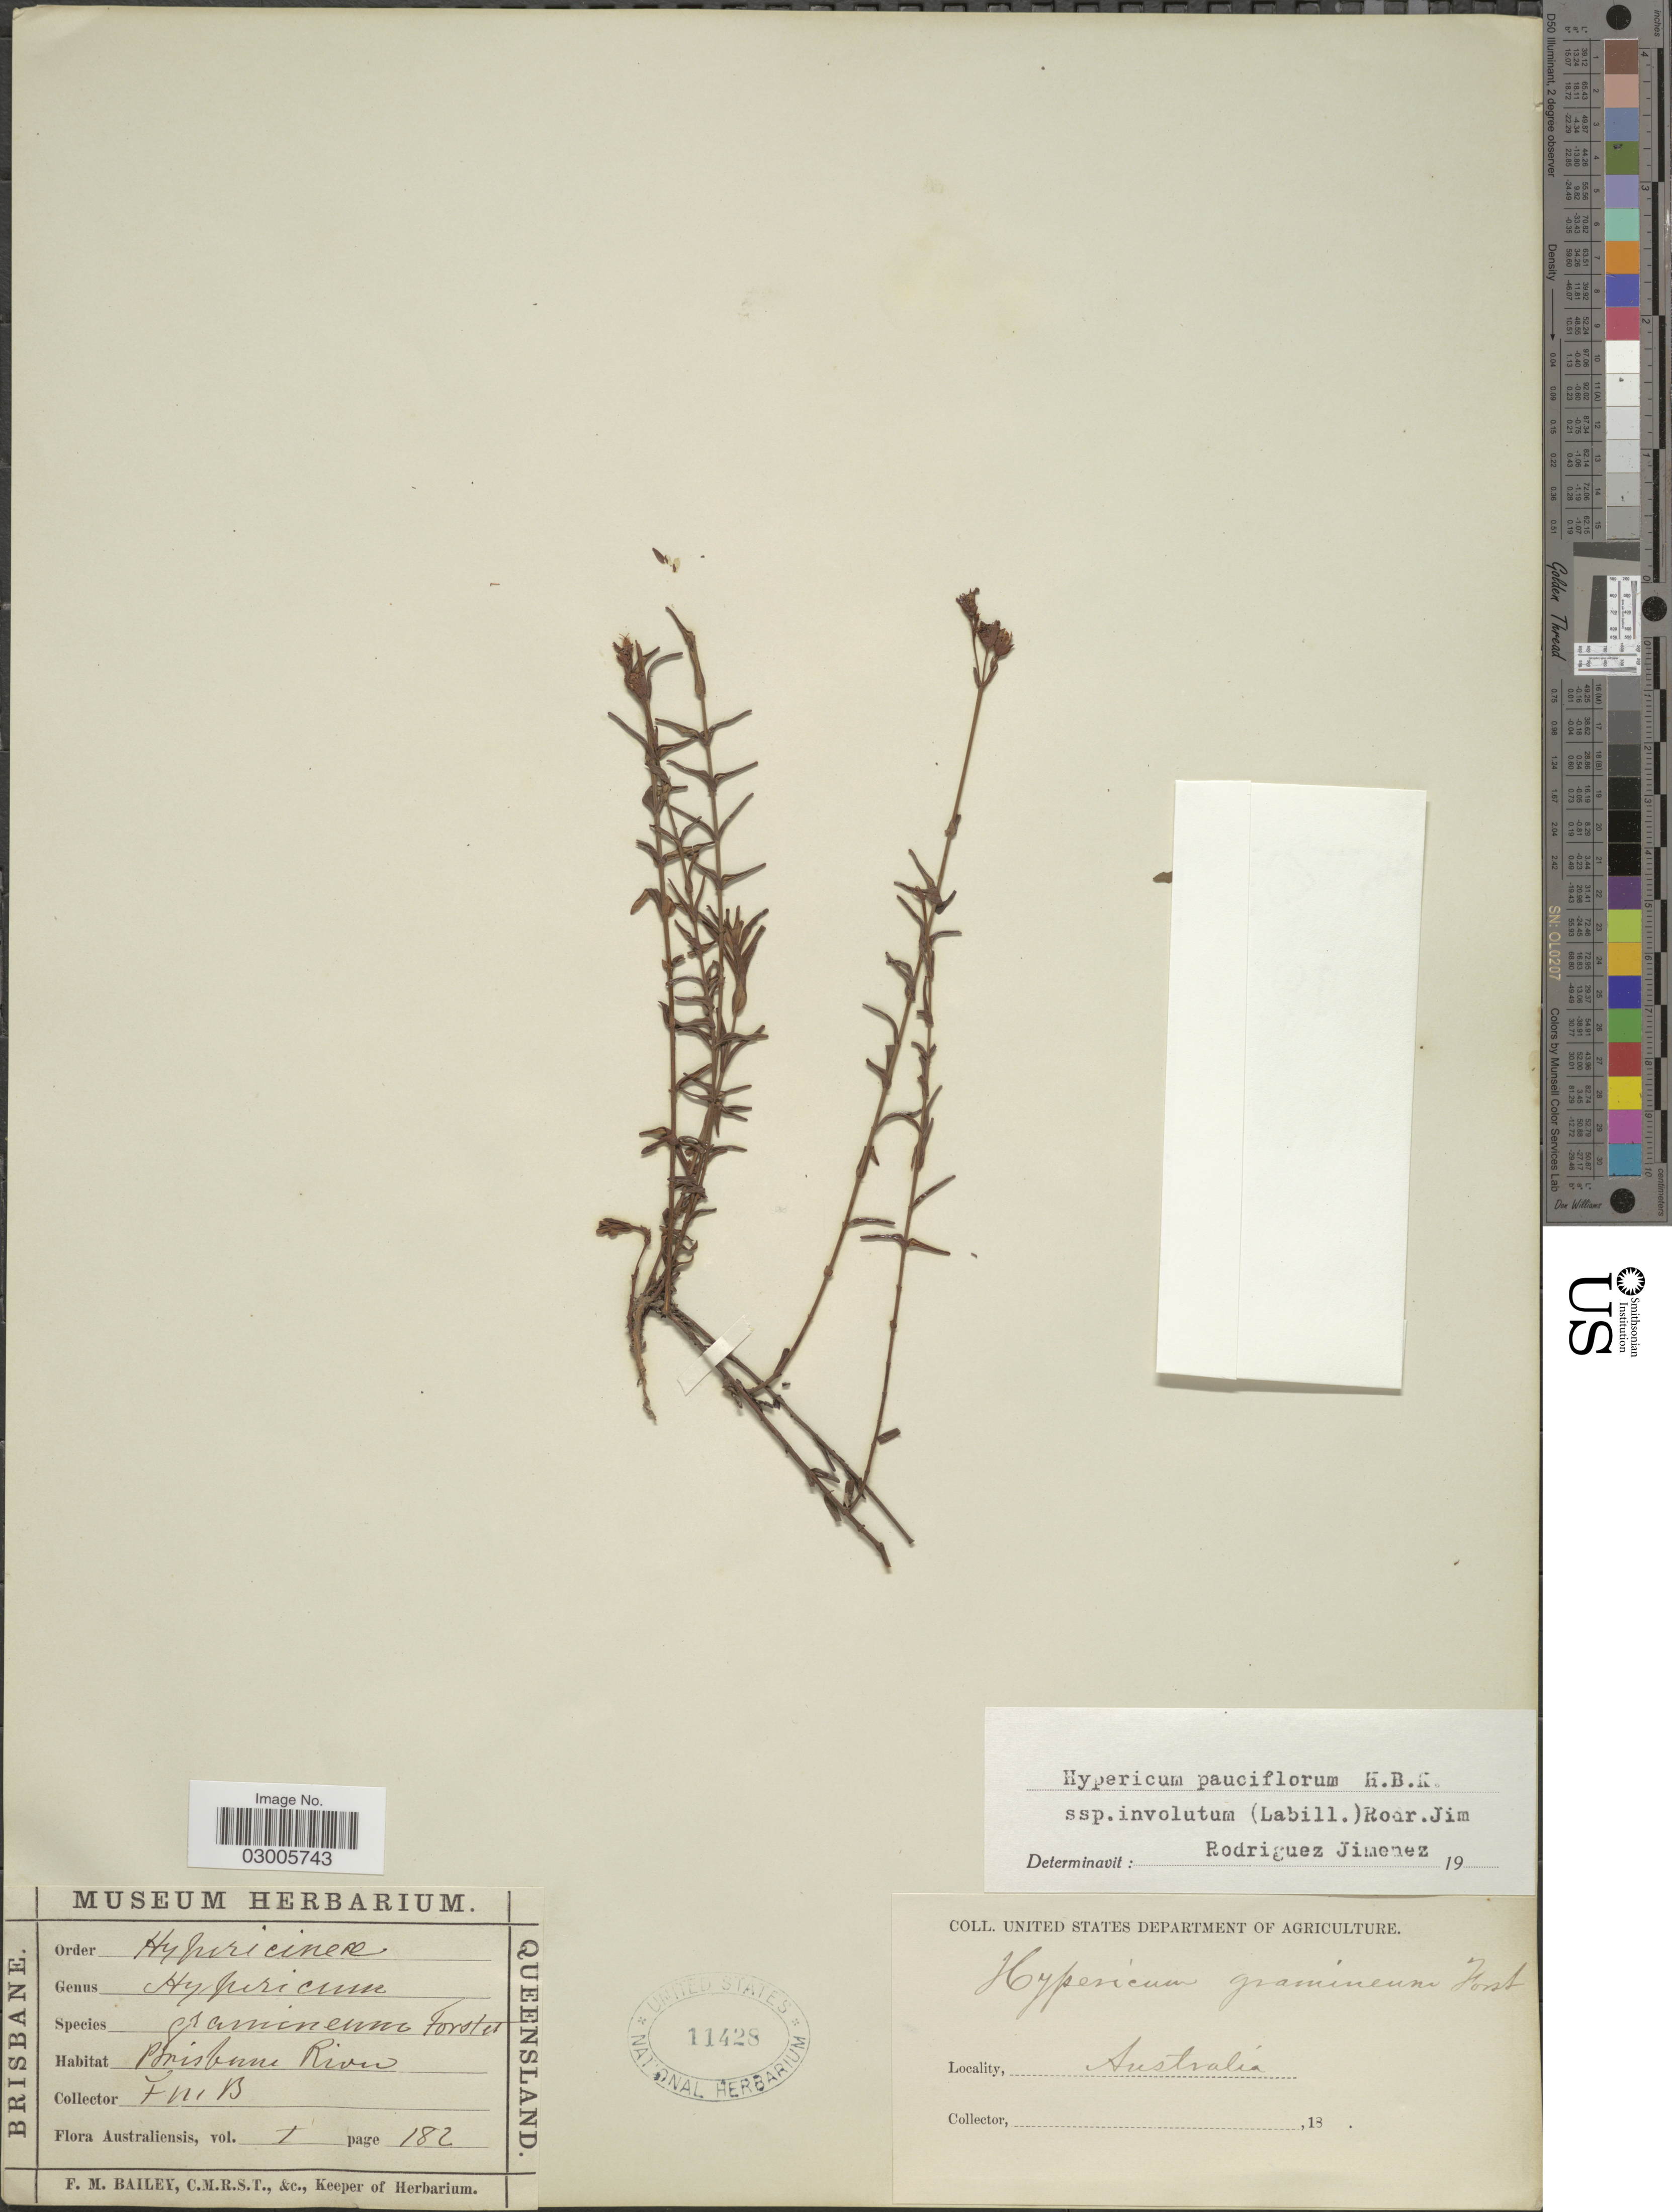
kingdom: Plantae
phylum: Tracheophyta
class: Magnoliopsida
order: Malpighiales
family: Hypericaceae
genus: Hypericum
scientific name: Hypericum pauciflorum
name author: Kunth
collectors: F. M. Bailey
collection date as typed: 18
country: Australia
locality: Brisbane River.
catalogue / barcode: US 11428